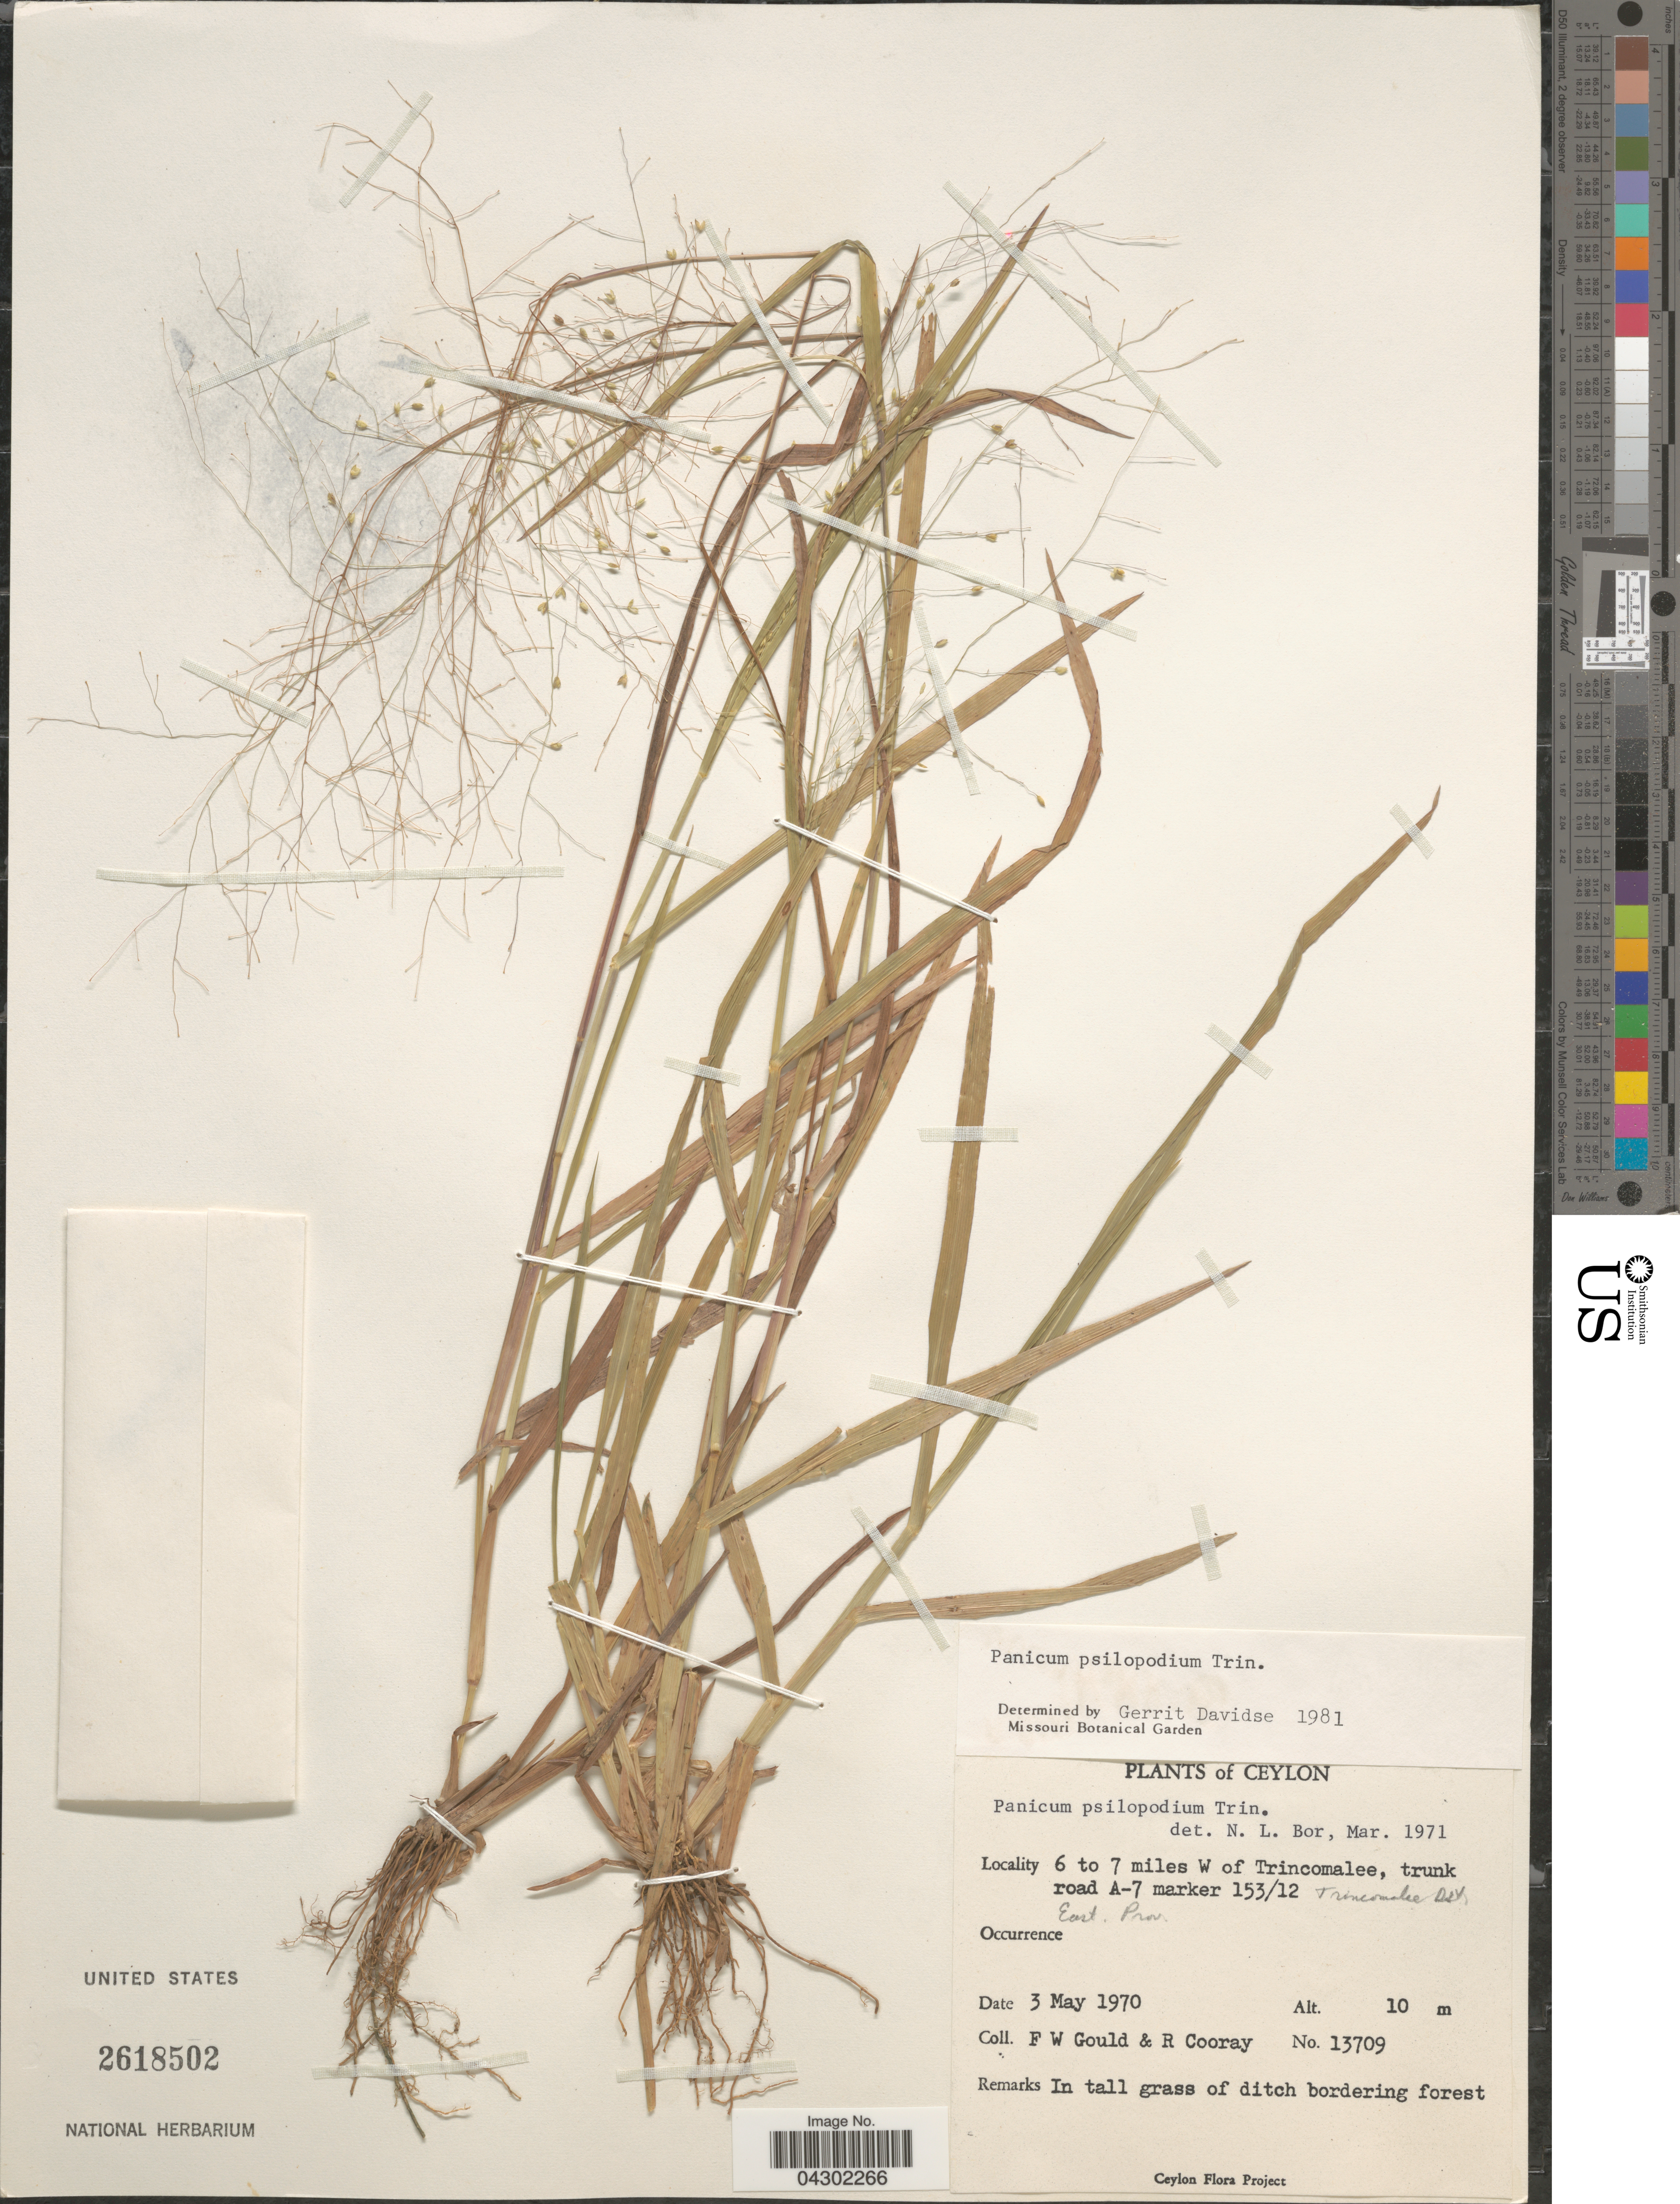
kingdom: Plantae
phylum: Tracheophyta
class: Liliopsida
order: Poales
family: Poaceae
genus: Panicum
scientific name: Panicum sumatrense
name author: P. Roth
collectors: F. W. Gould & R. Cooray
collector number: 13709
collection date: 1970-05-03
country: Sri Lanka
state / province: Eastern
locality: Ceylon. 6 to 7 miles W of Trincomalee, trunk road A-7 marker 153/12. Trincomalee Dist [interpreted].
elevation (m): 10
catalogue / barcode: US 2618502